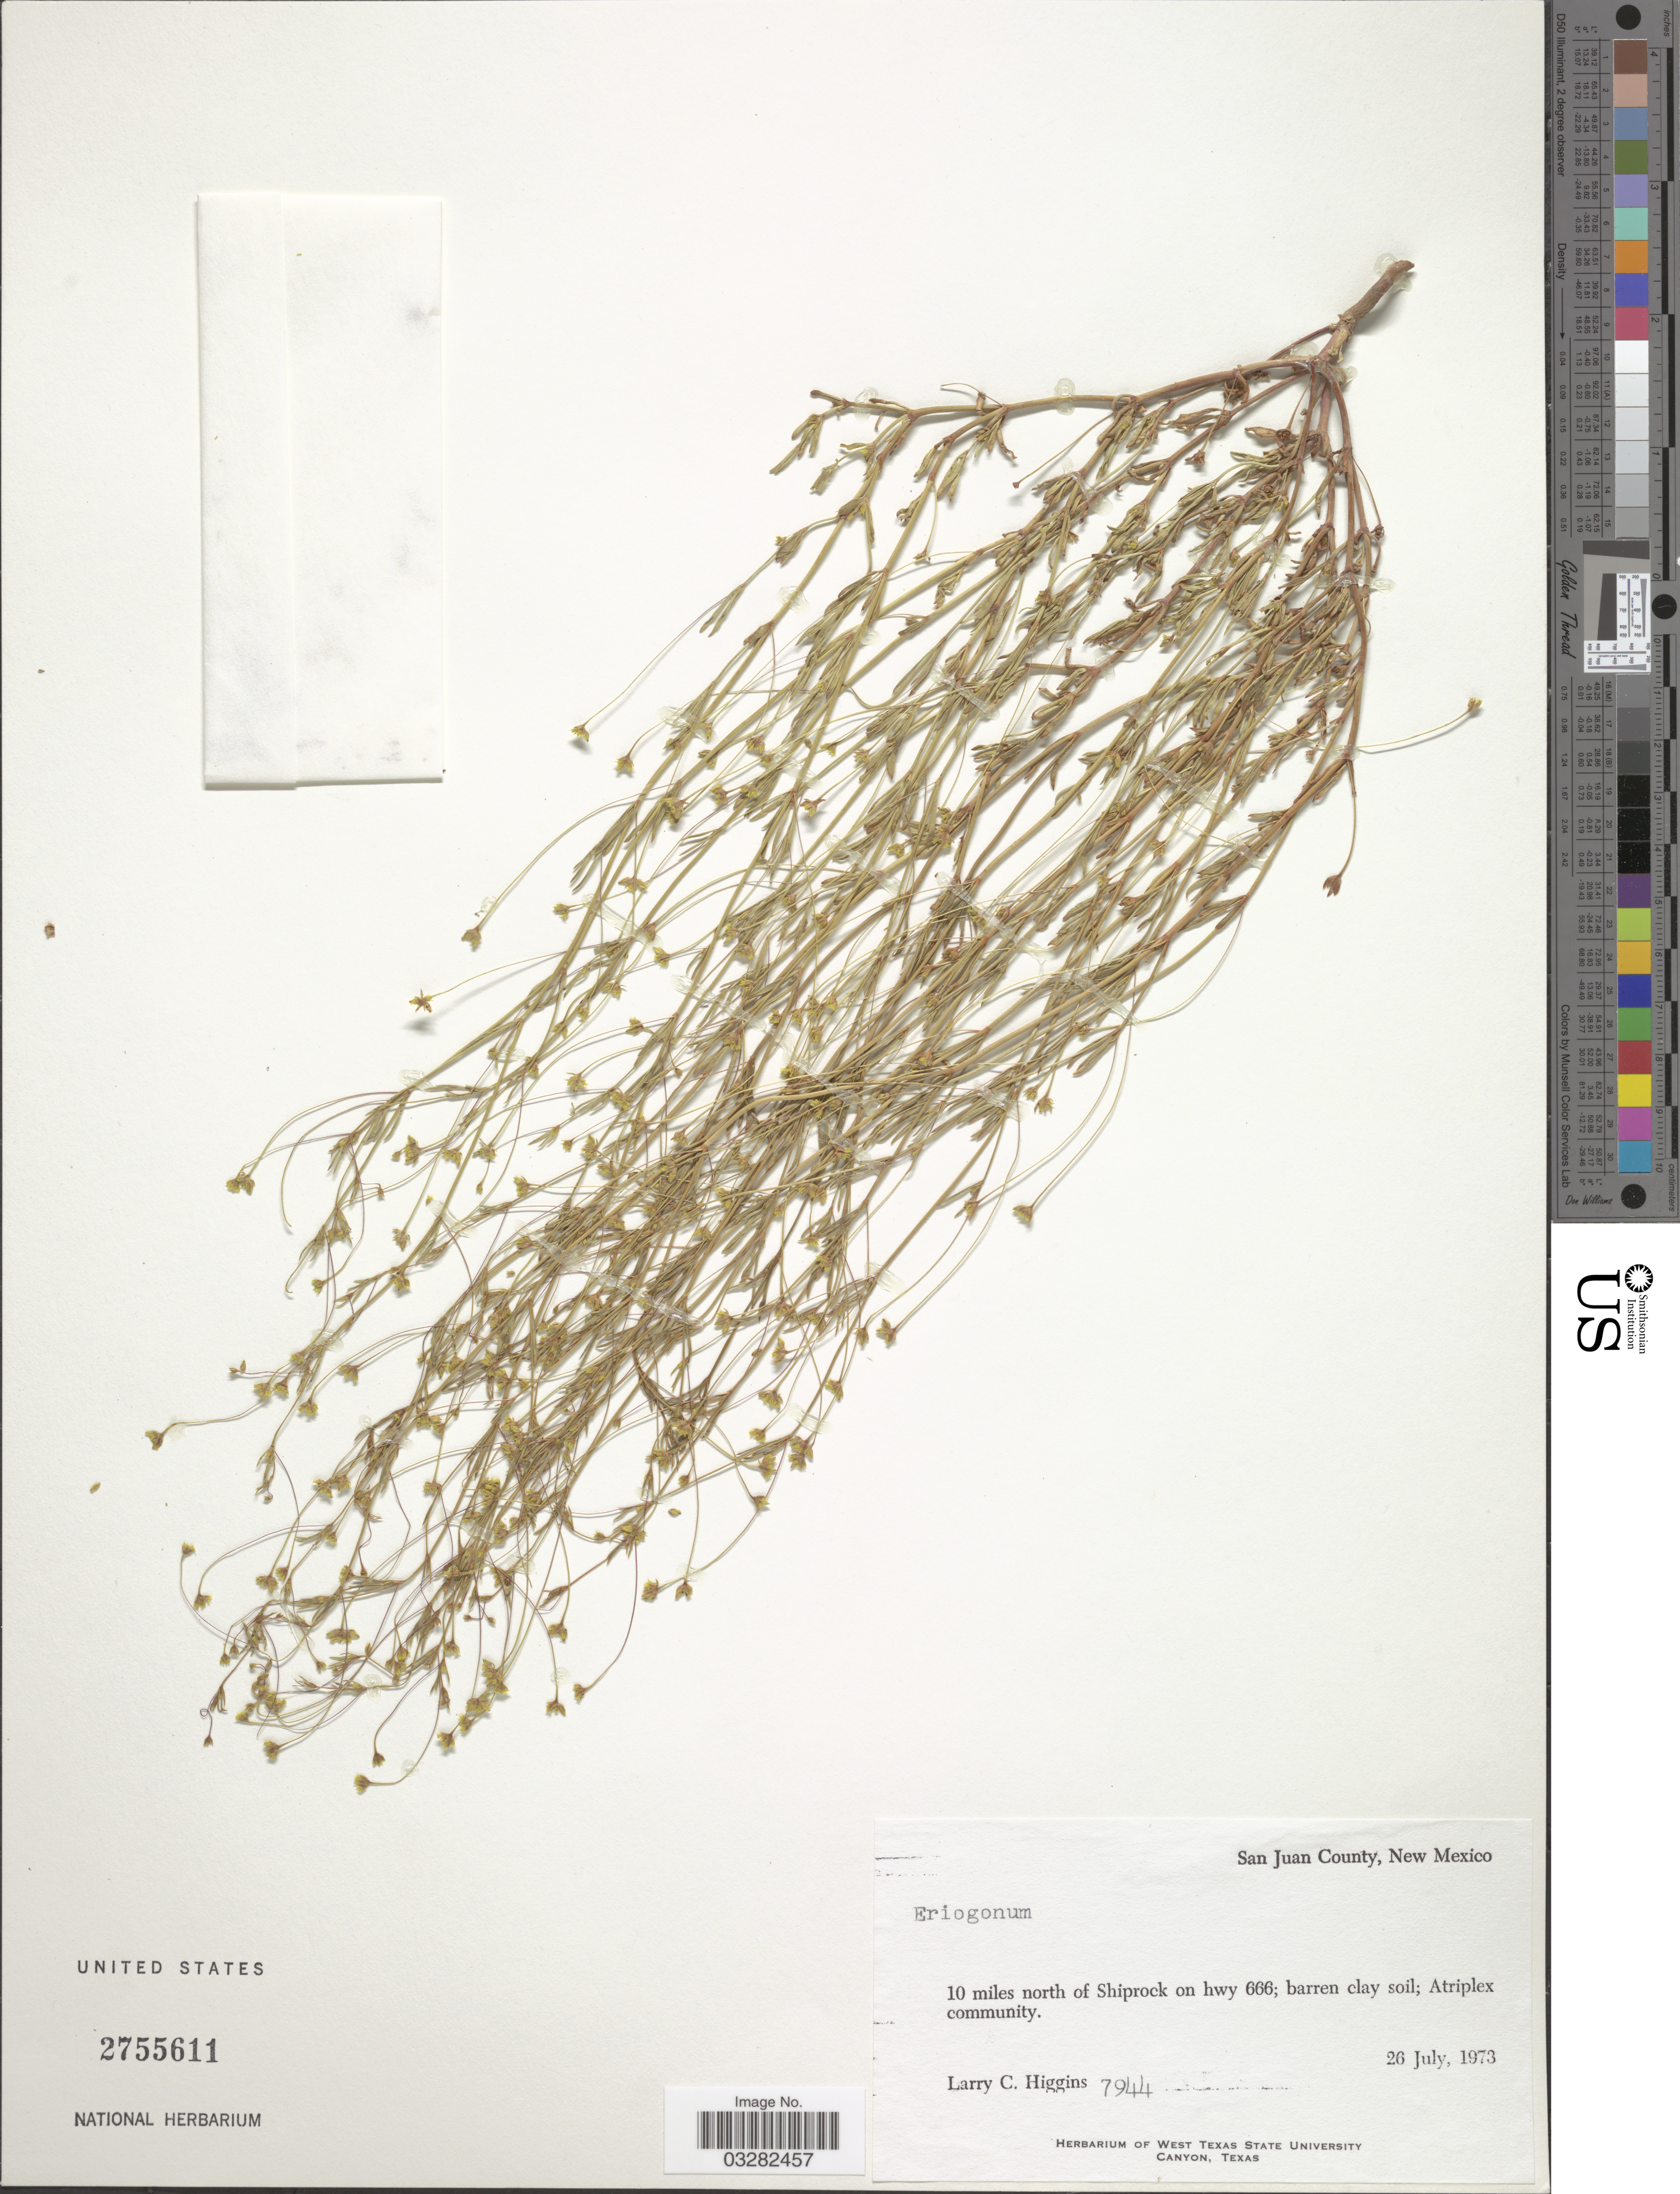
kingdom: Plantae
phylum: Tracheophyta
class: Magnoliopsida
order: Caryophyllales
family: Polygonaceae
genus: Eriogonum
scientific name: Eriogonum sp.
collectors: L. Higgins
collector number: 7944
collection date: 1973-07-26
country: United States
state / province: New Mexico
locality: San Juan County, 10 miles north of Shiprock on hwy 666.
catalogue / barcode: US 2755611